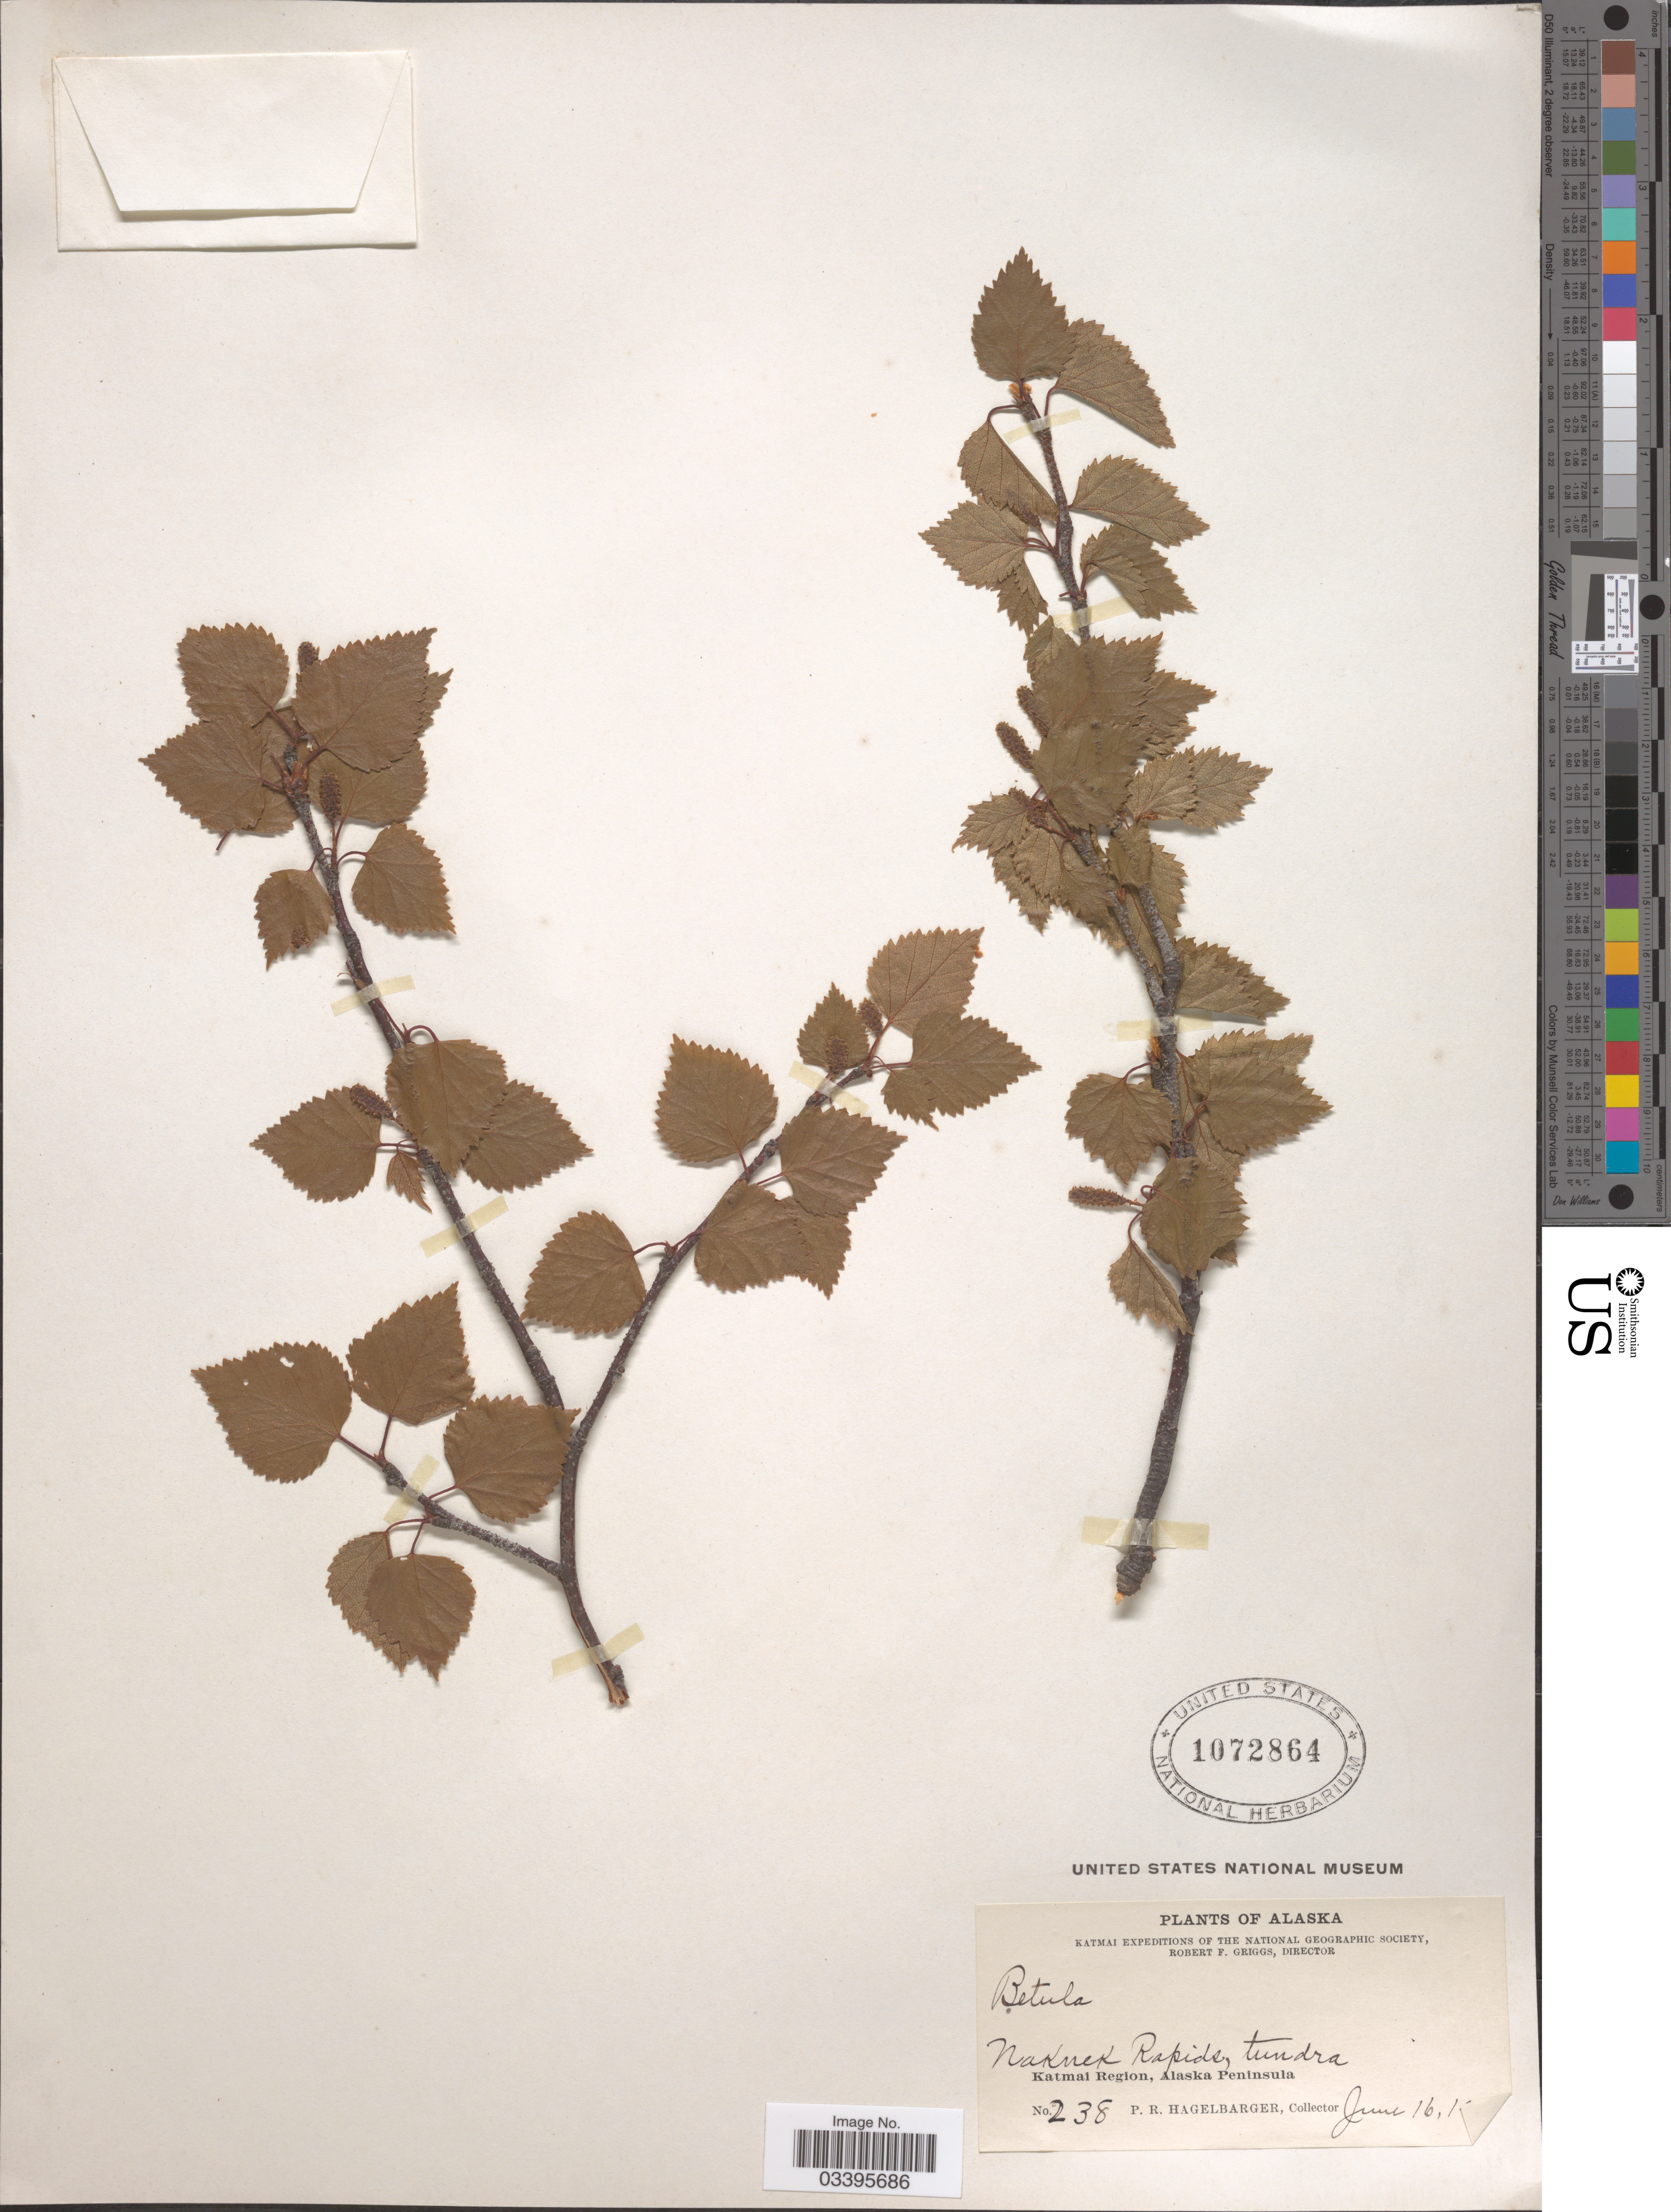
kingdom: Plantae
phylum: Tracheophyta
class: Magnoliopsida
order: Fagales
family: Betulaceae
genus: Betula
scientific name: Betula kenaica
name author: W.H. Evans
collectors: P. Hagelbarger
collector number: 238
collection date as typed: June 16, 1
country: United States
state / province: Alaska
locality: Naknek Rapids, tundra. Katmai Region, Alaska Peninsula.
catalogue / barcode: US 1072864